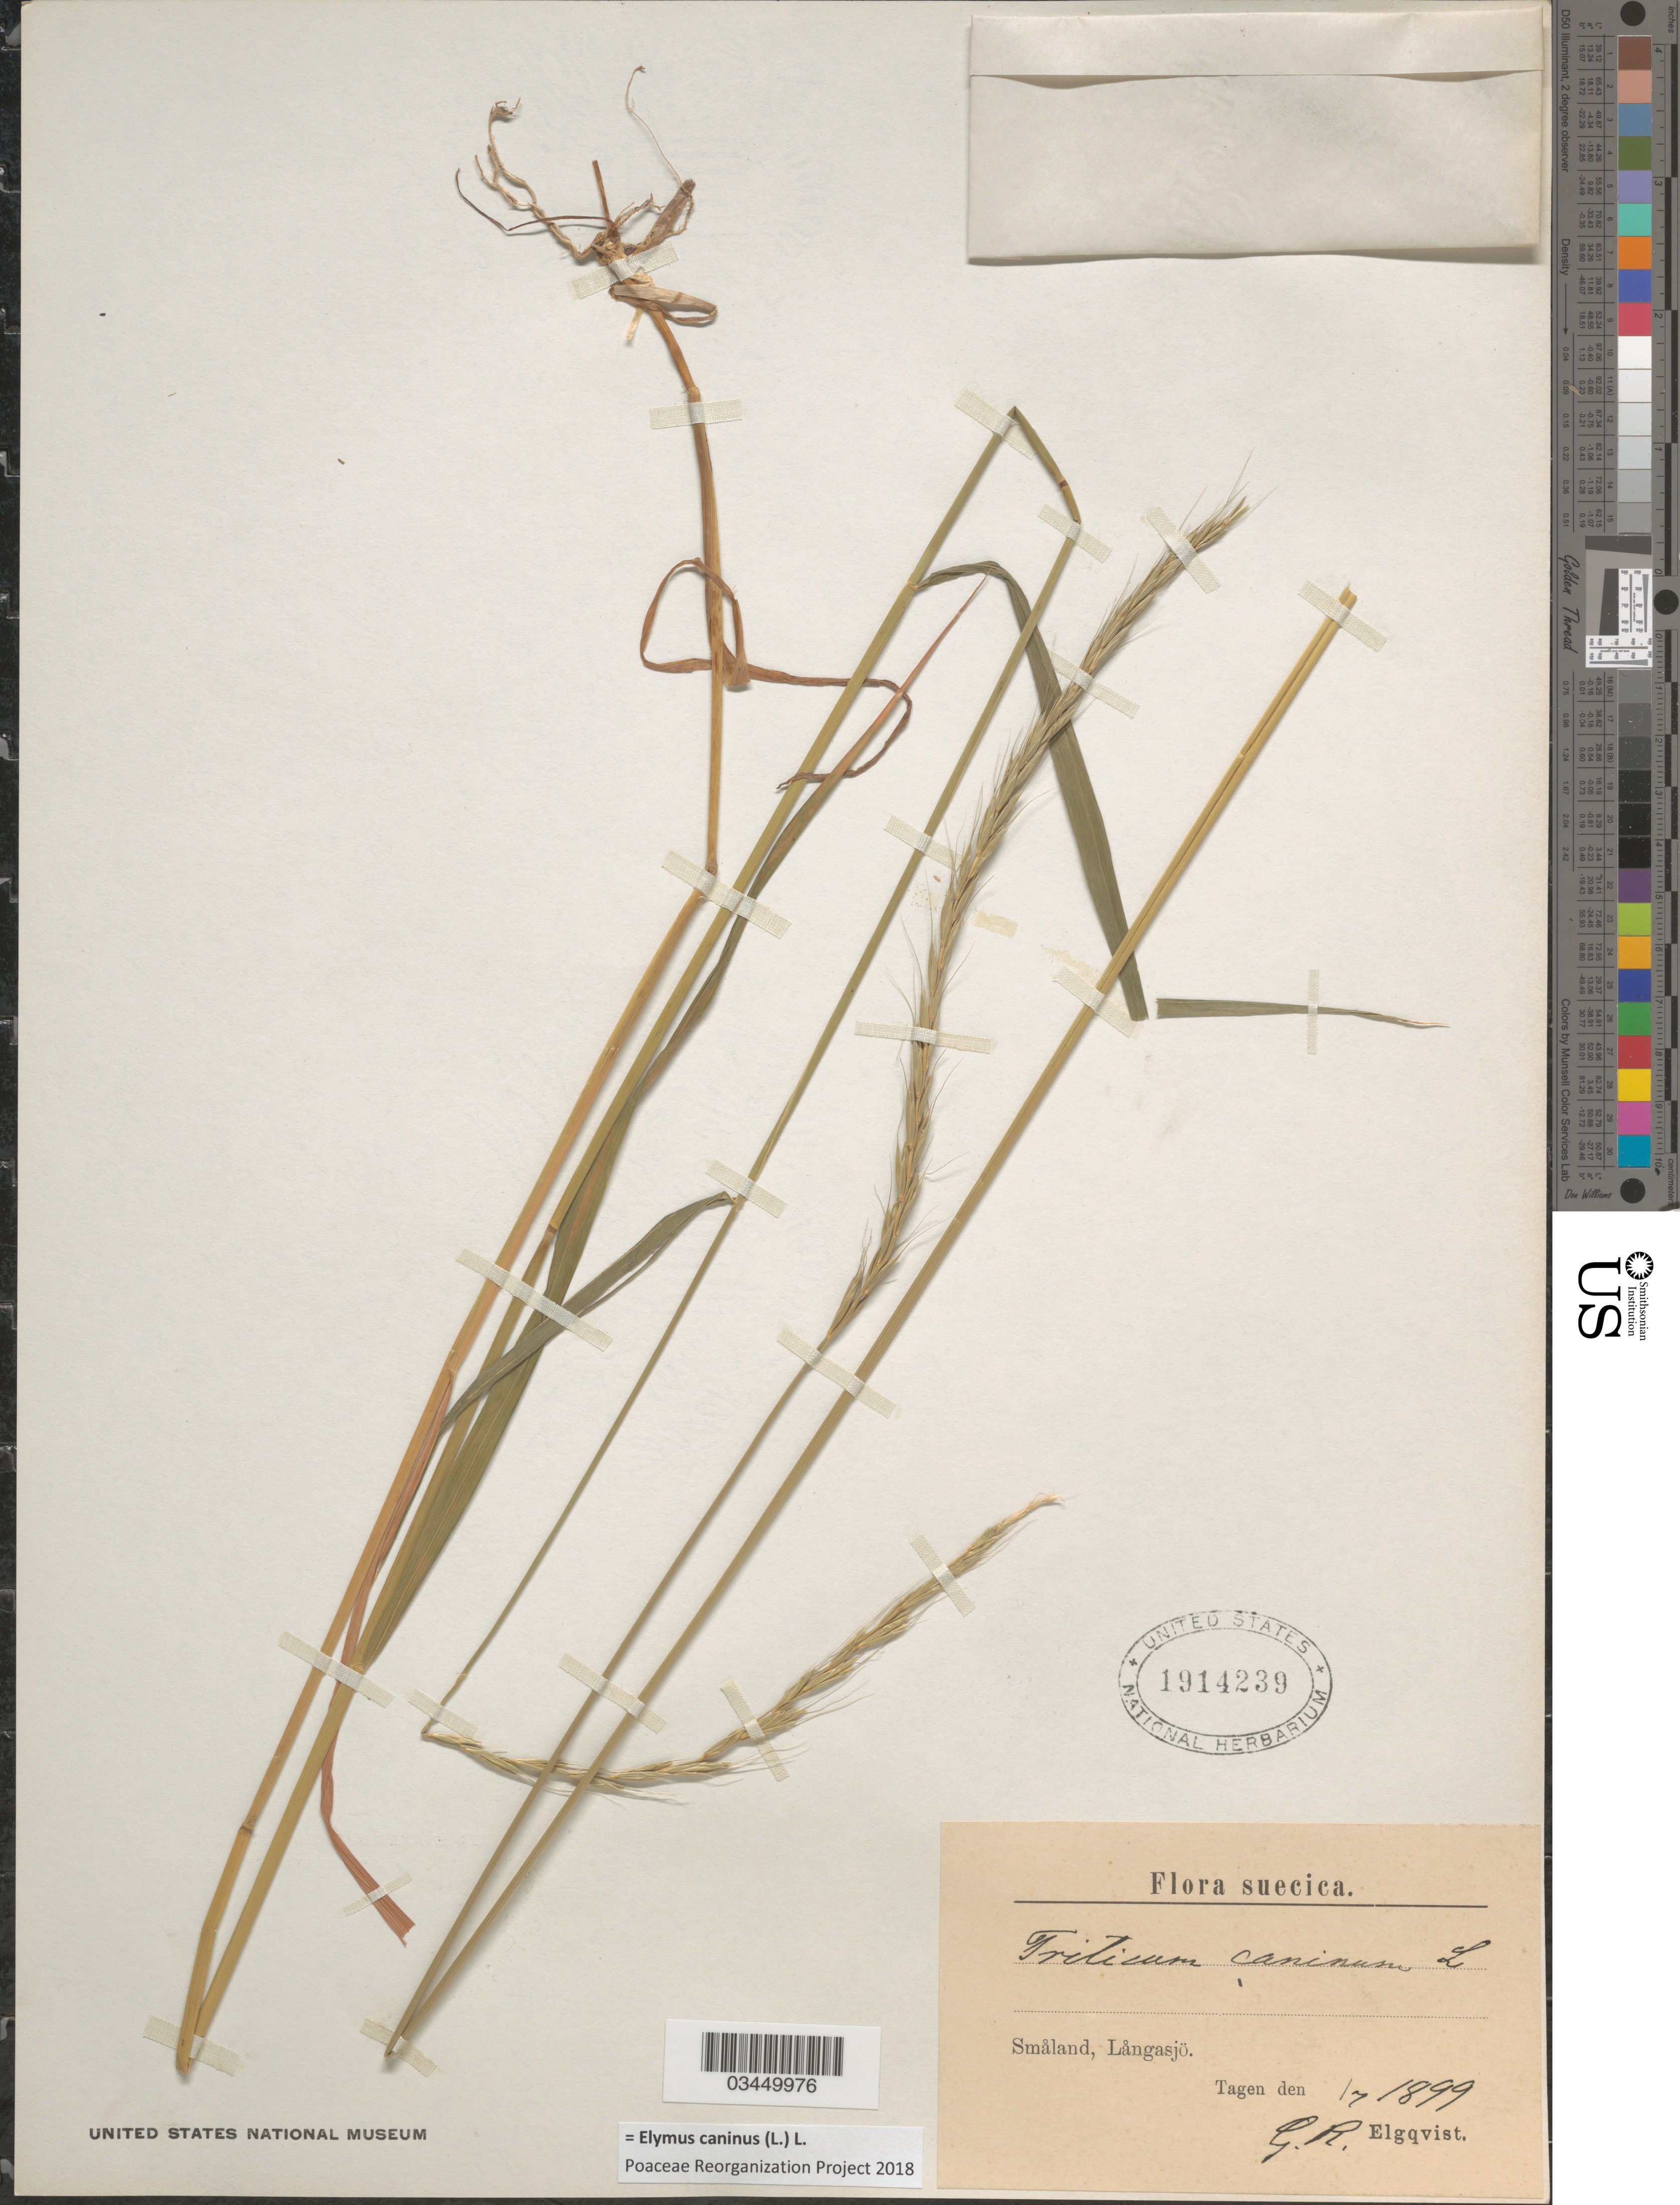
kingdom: Plantae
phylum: Tracheophyta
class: Liliopsida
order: Poales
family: Poaceae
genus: Elymus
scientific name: Elymus caninus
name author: (L.) L.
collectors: G. Elgqvist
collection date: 1899-07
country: Sweden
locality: Suecica. Småland, Långasjö.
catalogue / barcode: US 1914239